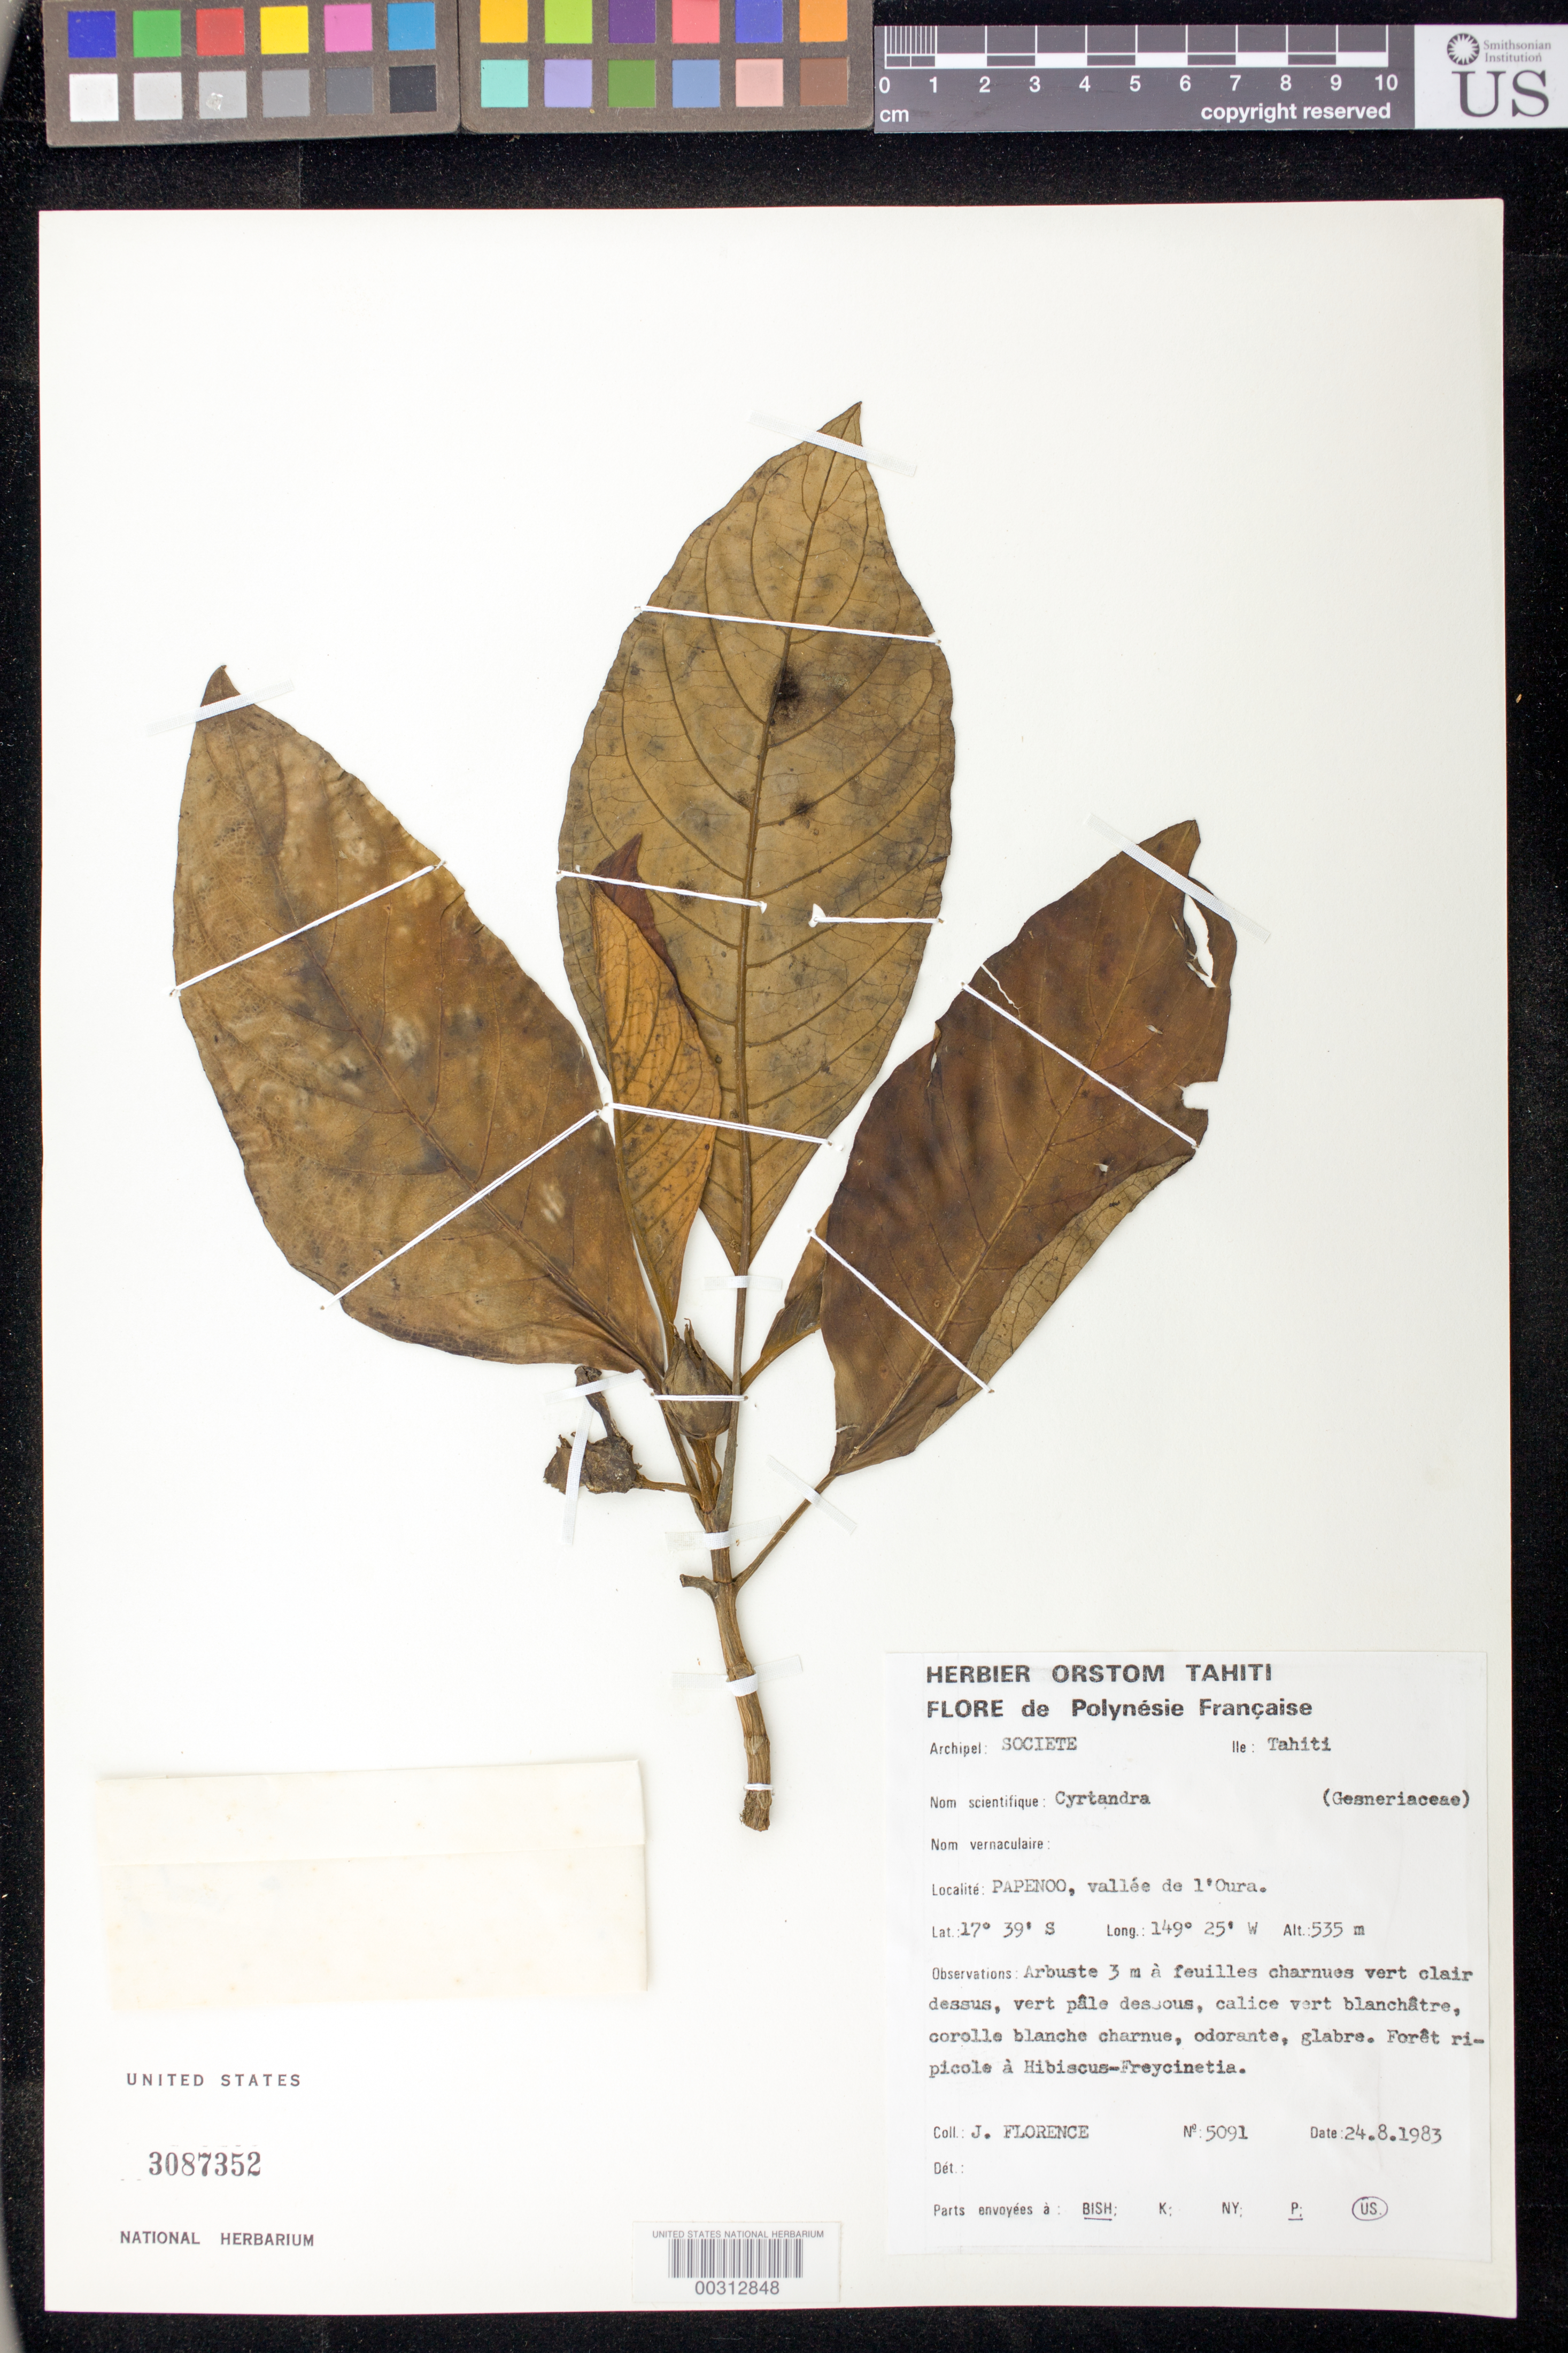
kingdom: Plantae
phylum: Tracheophyta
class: Magnoliopsida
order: Lamiales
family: Gesneriaceae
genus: Cyrtandra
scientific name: Cyrtandra sp.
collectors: J. Florence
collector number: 5091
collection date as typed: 24 Aug 1983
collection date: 1983-08-24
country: French Polynesia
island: Tahiti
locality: Papenoo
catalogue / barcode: US 3087352